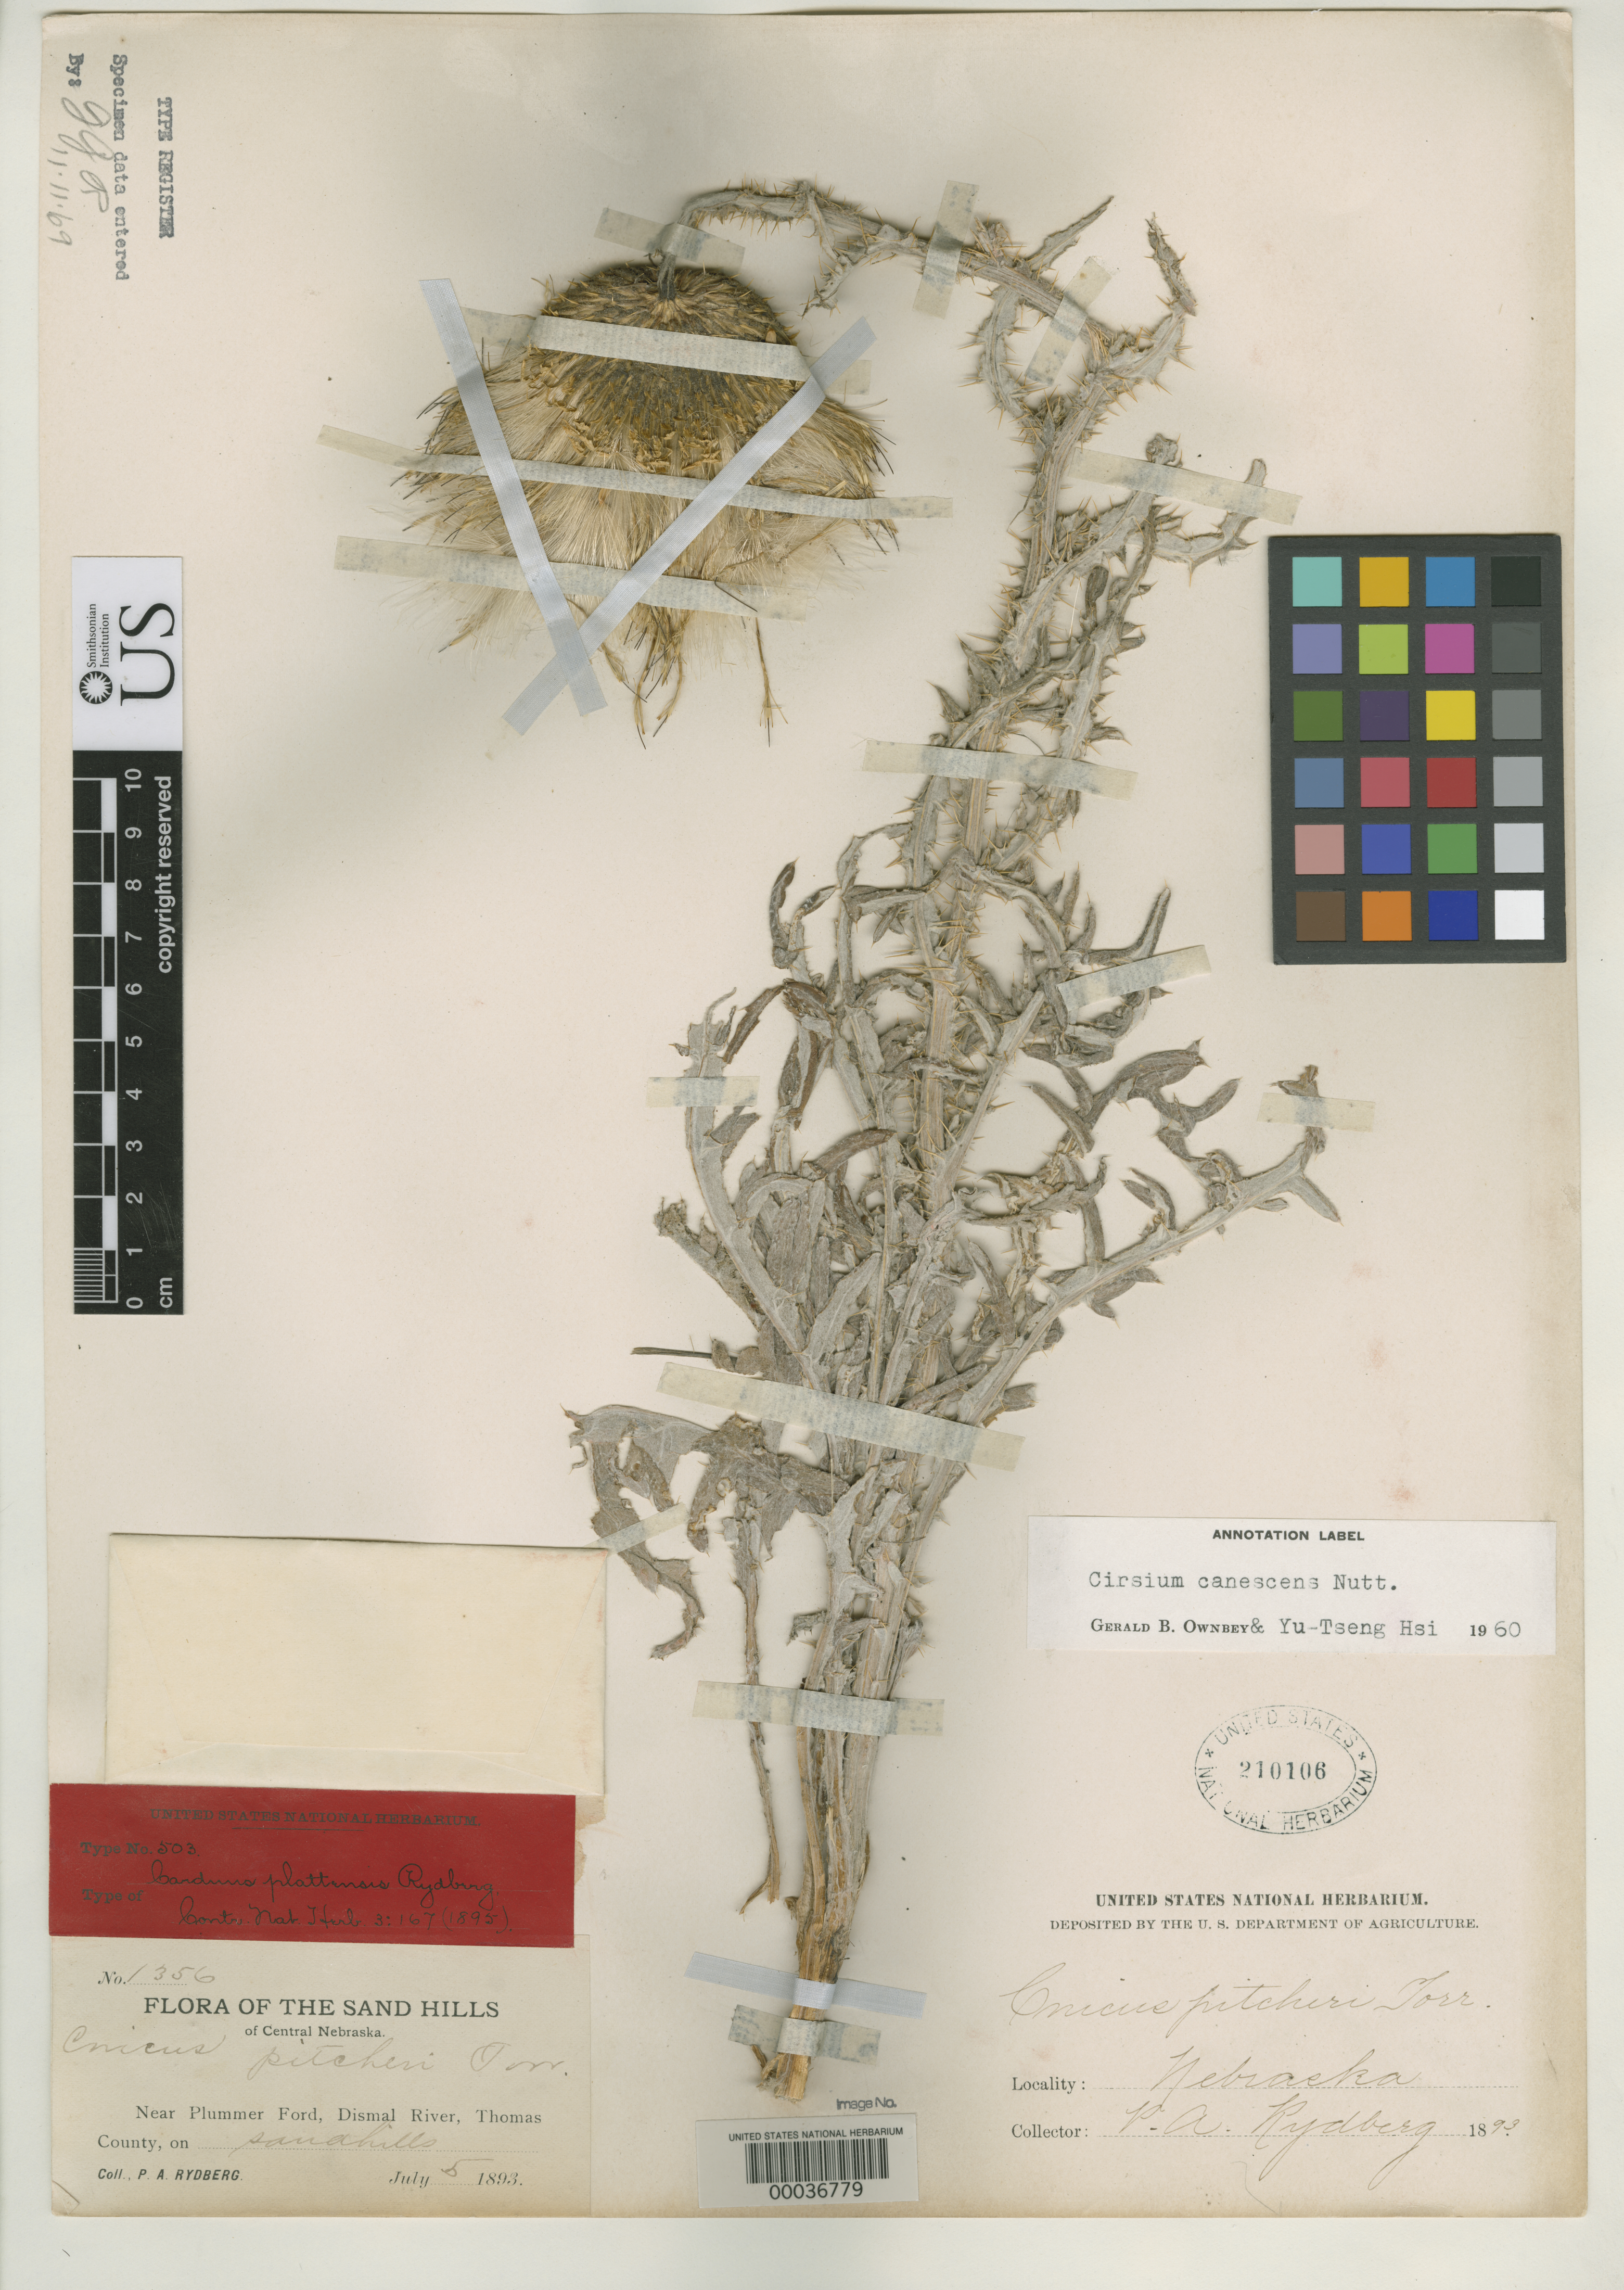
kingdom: Plantae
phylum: Tracheophyta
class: Magnoliopsida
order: Asterales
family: Asteraceae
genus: Carduus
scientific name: Carduus plattensis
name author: Rydb.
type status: Isotype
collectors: P. A. Rydberg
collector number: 1356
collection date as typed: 05 Jul 1893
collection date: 1893-07-05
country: United States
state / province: Nebraska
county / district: Thomas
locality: Plummer Ford, Dismal River.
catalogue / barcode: US 210106